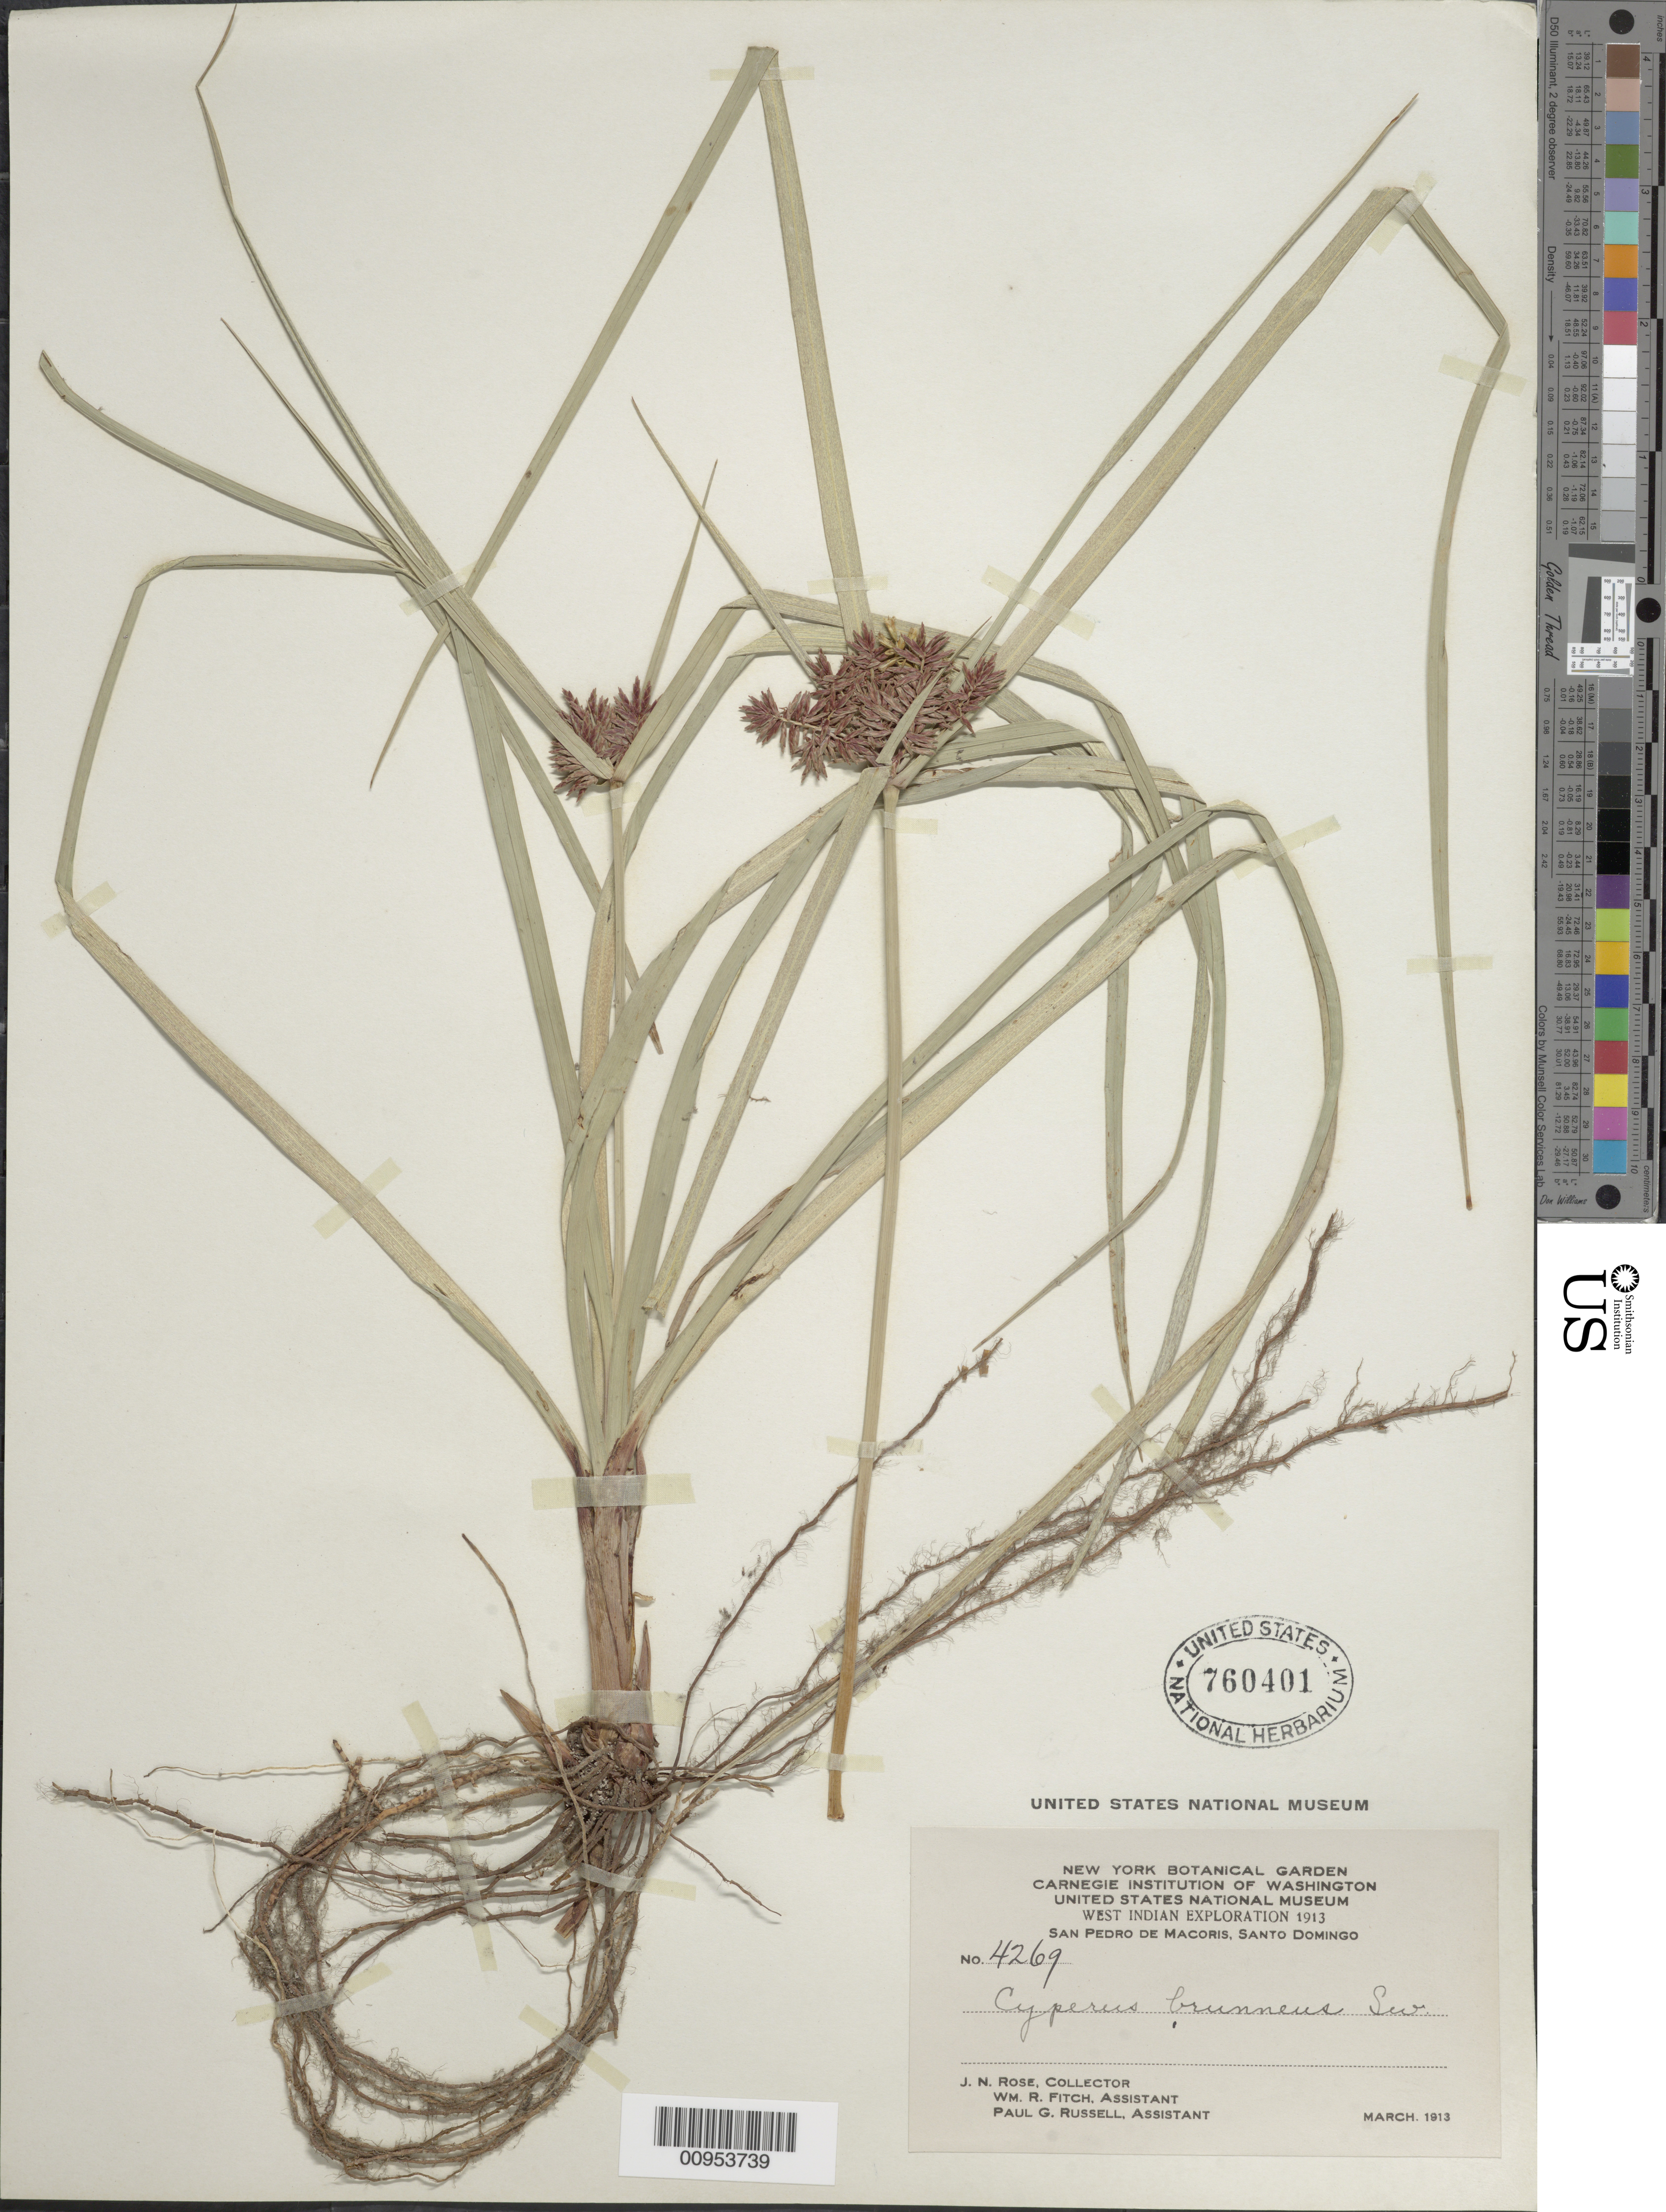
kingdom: Plantae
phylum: Tracheophyta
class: Liliopsida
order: Poales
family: Cyperaceae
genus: Cyperus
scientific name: Cyperus brunneus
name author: Sw.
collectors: J. N. Rose, W. R. Fitch & P. G. Russell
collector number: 4269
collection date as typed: Mar 1913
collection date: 1913-03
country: Dominican Republic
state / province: San Pedro de Macorís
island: Hispaniola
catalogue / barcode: US 760401